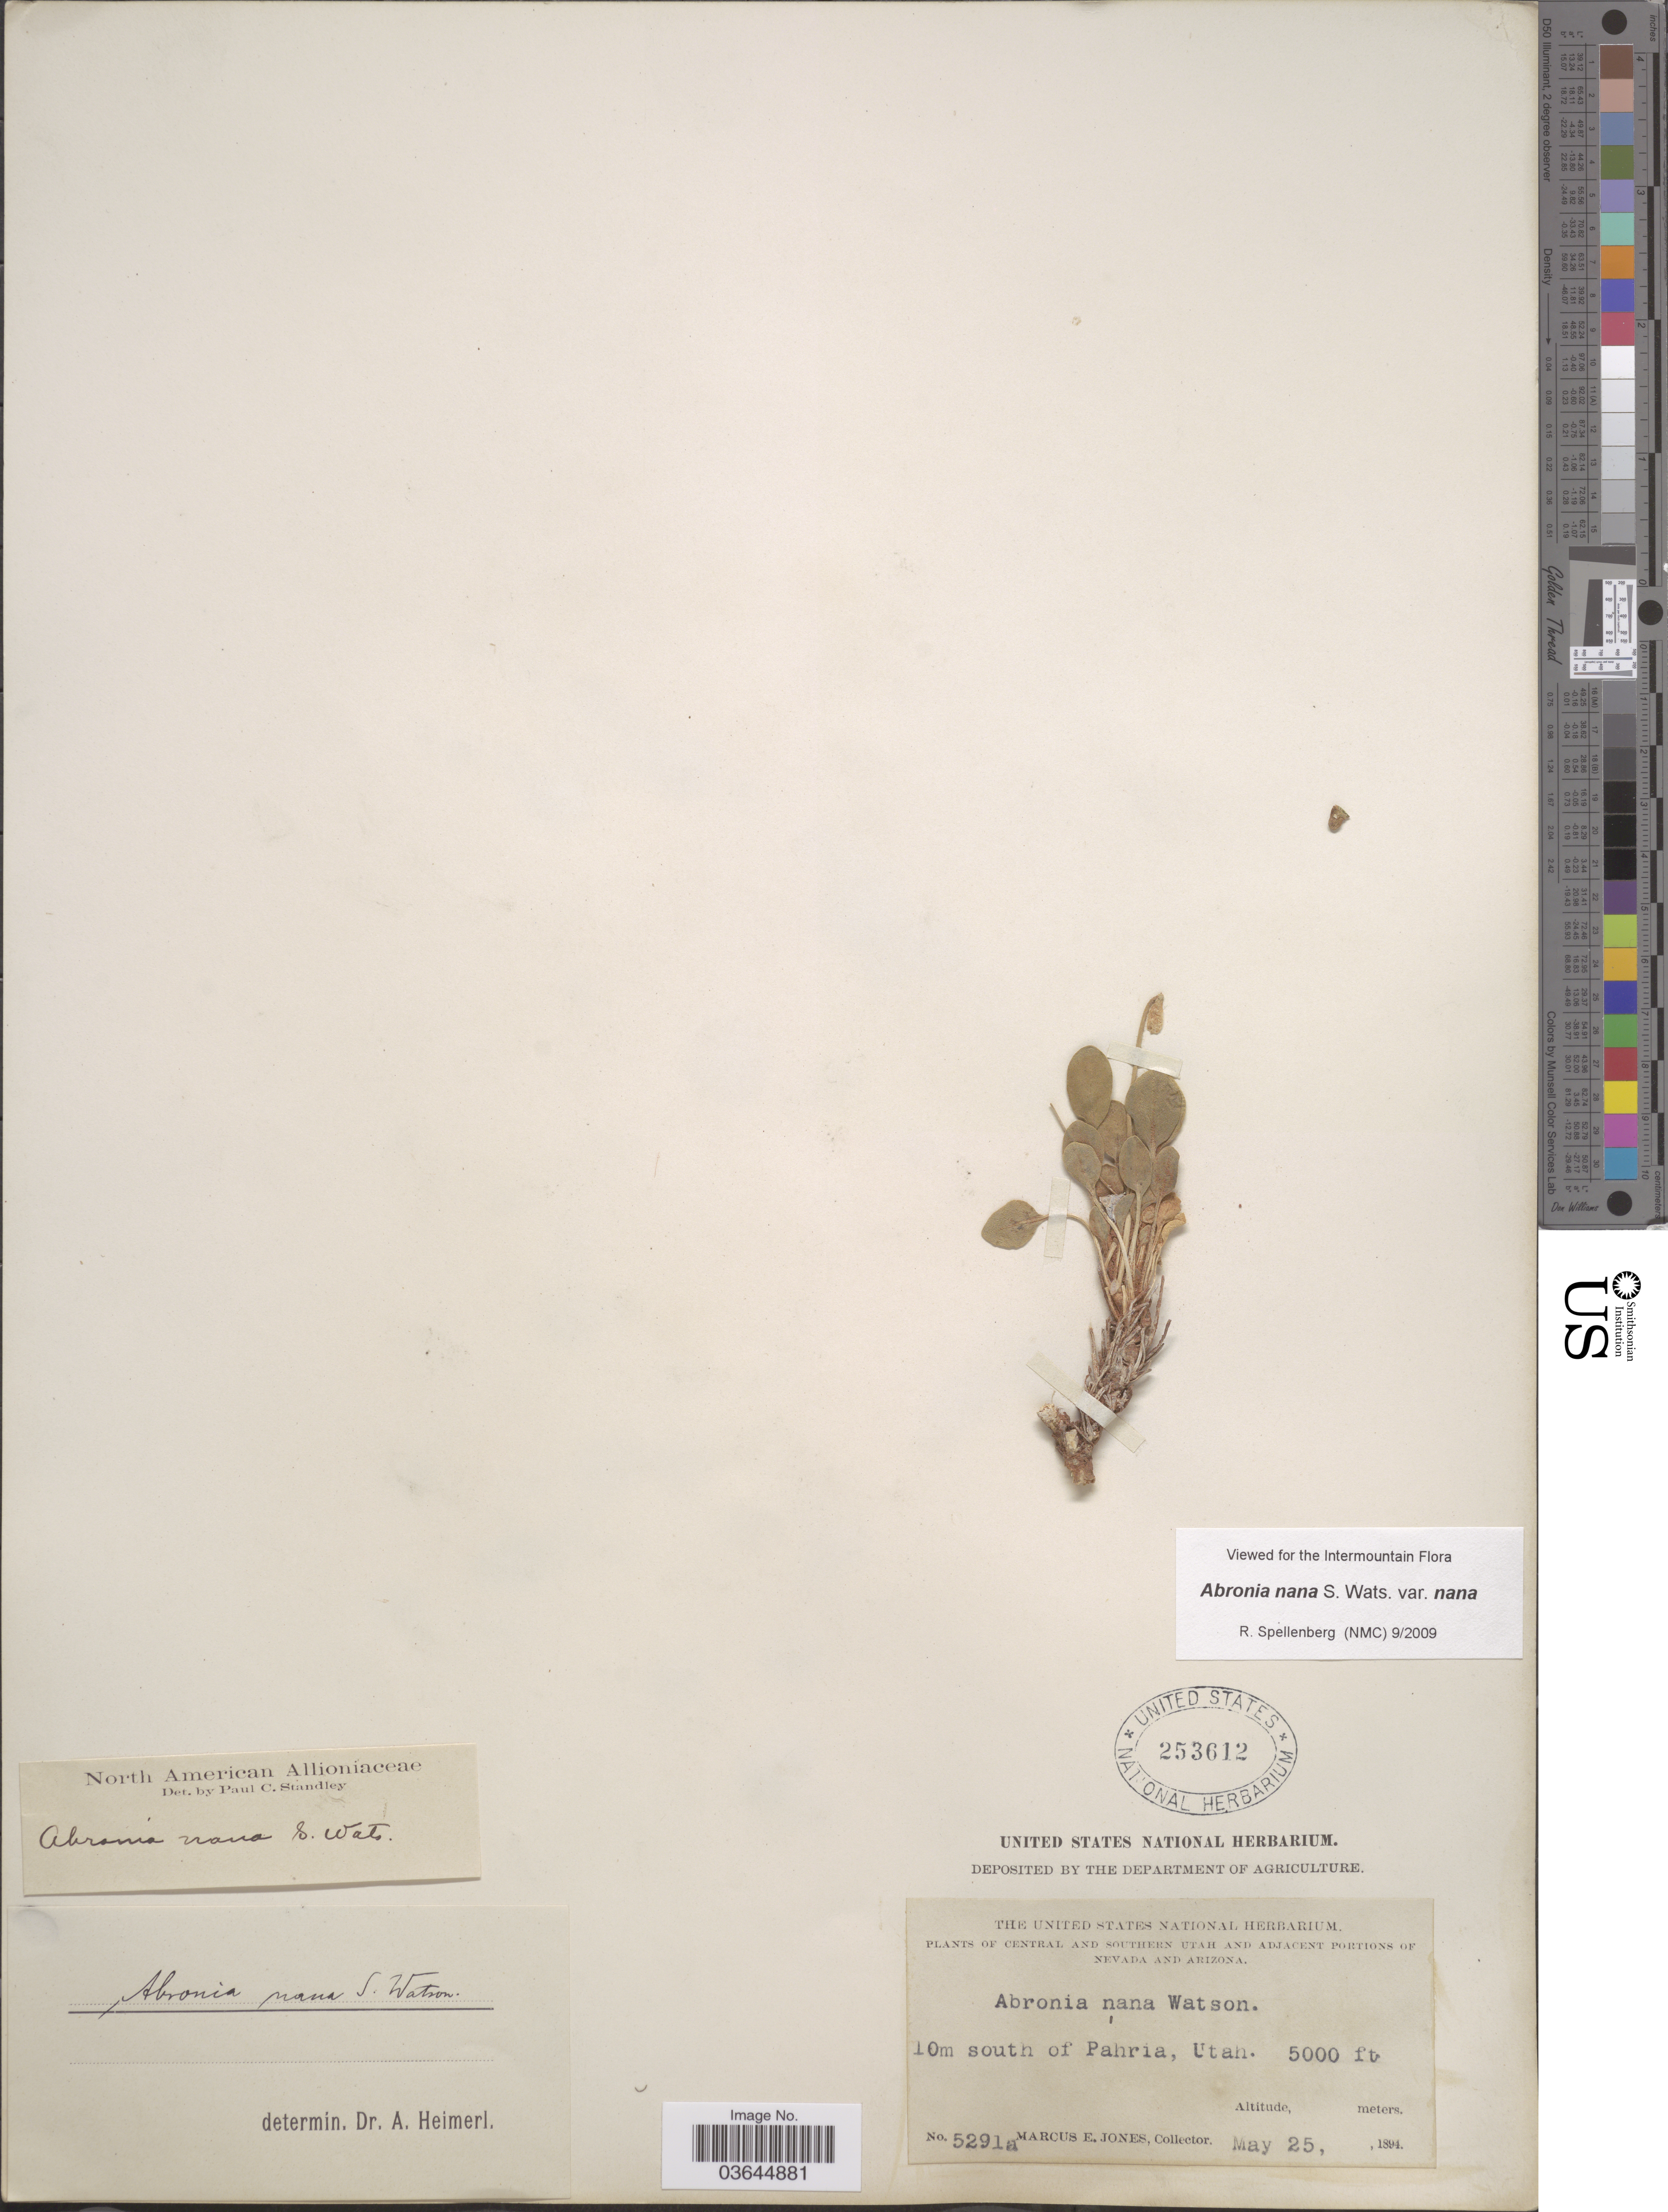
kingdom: Plantae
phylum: Tracheophyta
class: Magnoliopsida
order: Caryophyllales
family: Nyctaginaceae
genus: Abronia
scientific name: Abronia nana var. nana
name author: S. Watson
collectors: M. E. Jones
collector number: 5291a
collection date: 1894-05-25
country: United States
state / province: Utah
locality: Central and Southern Utah. 10m south of Pahria.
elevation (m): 1524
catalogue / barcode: US 253612